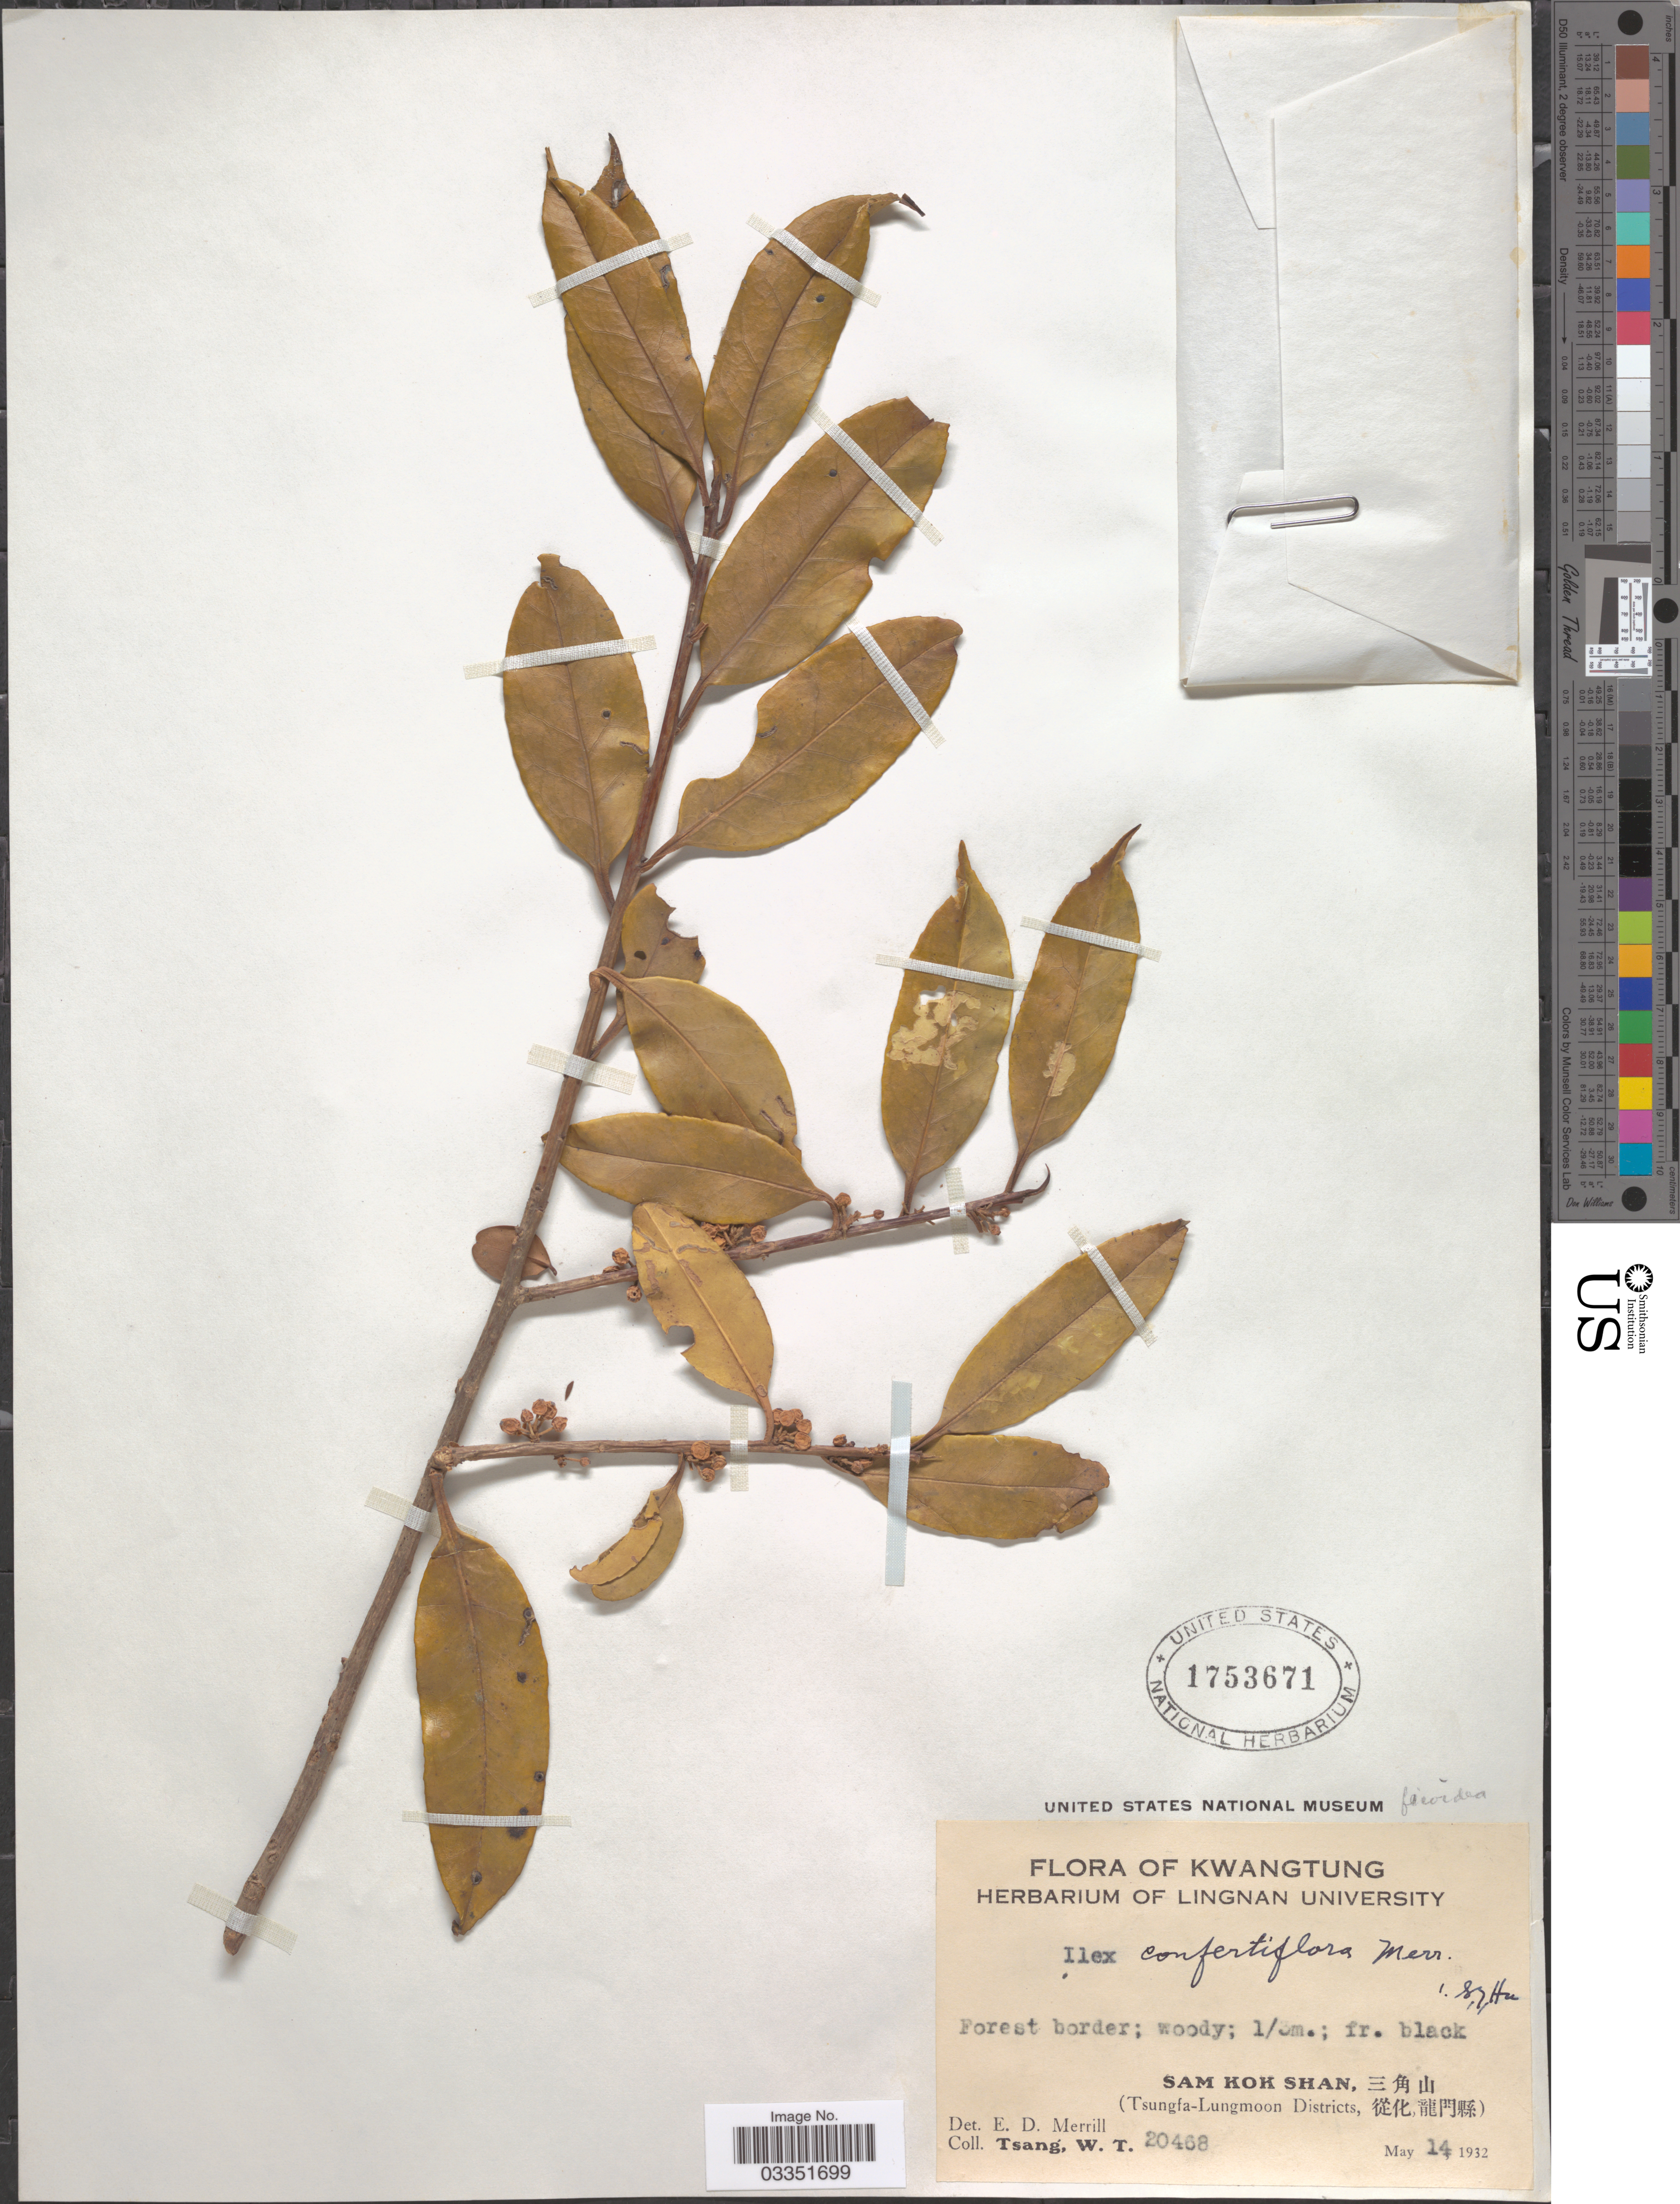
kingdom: Plantae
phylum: Tracheophyta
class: Magnoliopsida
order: Aquifoliales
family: Aquifoliaceae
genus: Ilex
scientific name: Ilex confertiflora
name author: Merr.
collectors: W. T. Tsang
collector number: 20468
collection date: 1932-05-14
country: China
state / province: Guangdong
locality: Kwangtung. Sam Kok Shan, X. (Tsungfa-Lungmoon Districts, X, X).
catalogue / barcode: US 1753671